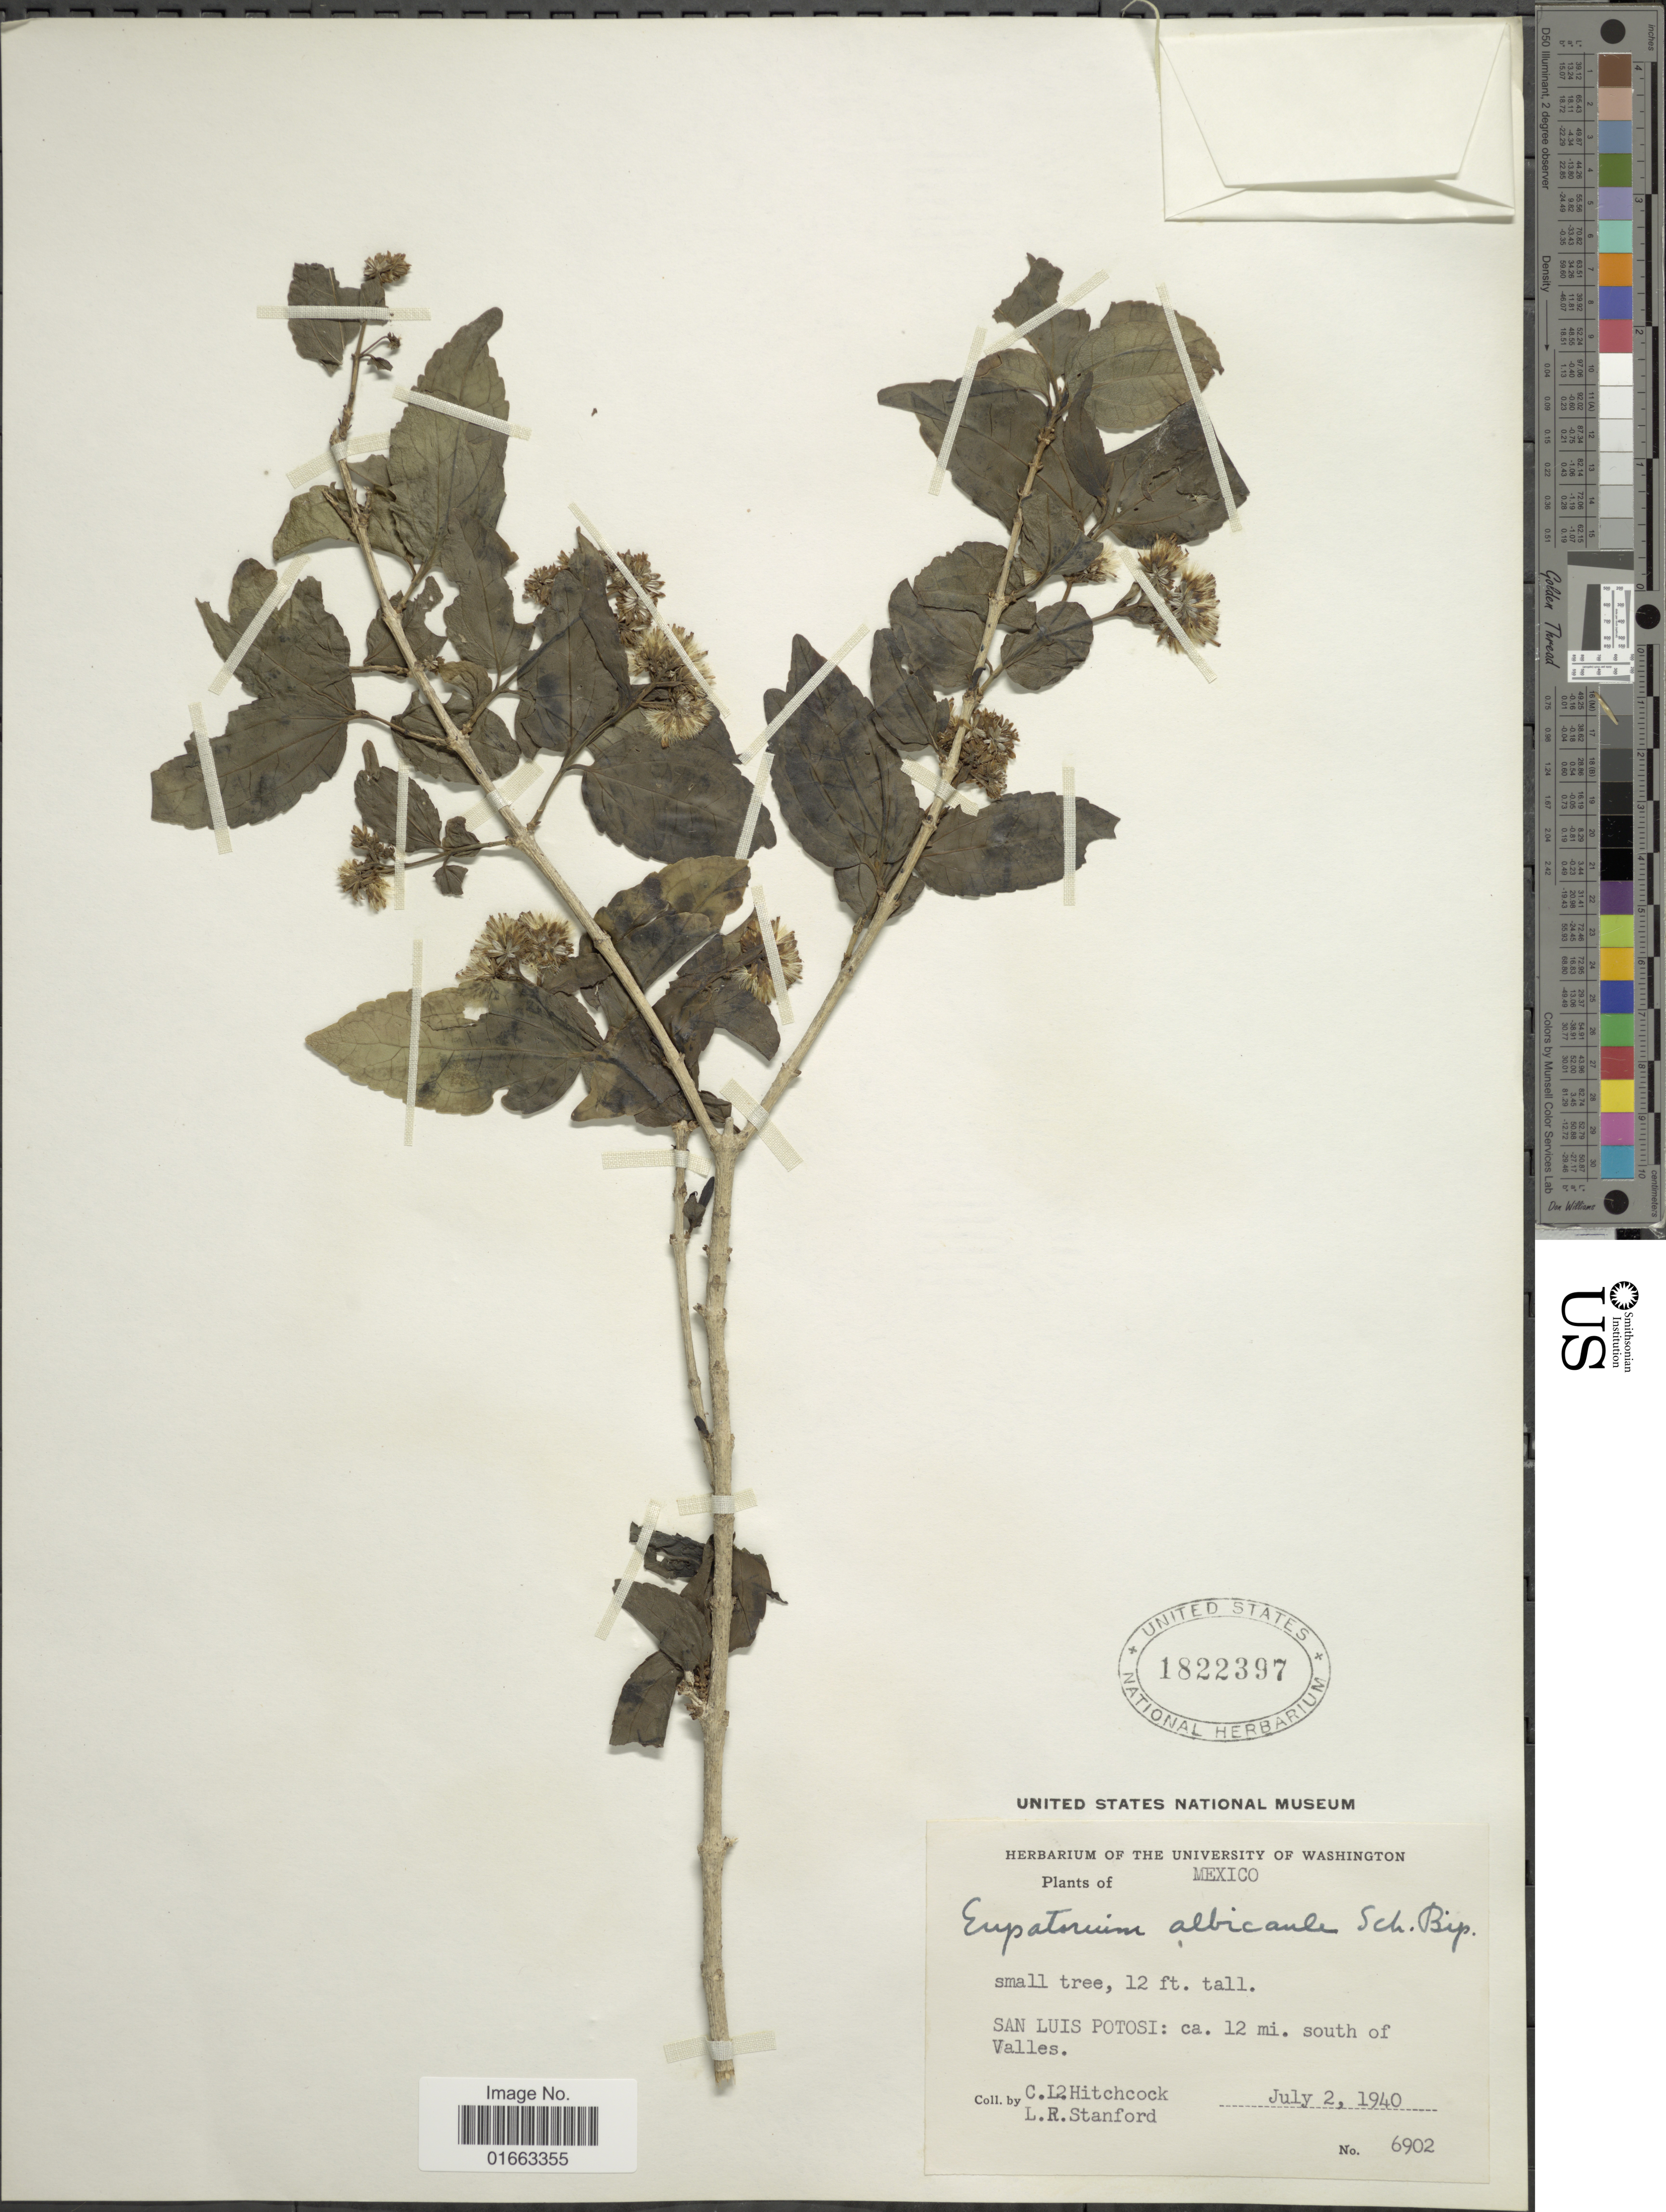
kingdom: Plantae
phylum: Tracheophyta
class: Magnoliopsida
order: Asterales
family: Asteraceae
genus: Koanophyllon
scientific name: Koanophyllon albicaule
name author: (Sch. Bip. ex Klatt) R.M. King & H. Rob.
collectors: C. L. Hitchcock & L. R. Stanford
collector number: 6902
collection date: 1940-07-02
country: Mexico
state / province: San Luis Potosí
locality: Ca. 12 mi. south of Valles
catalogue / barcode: US 1822397